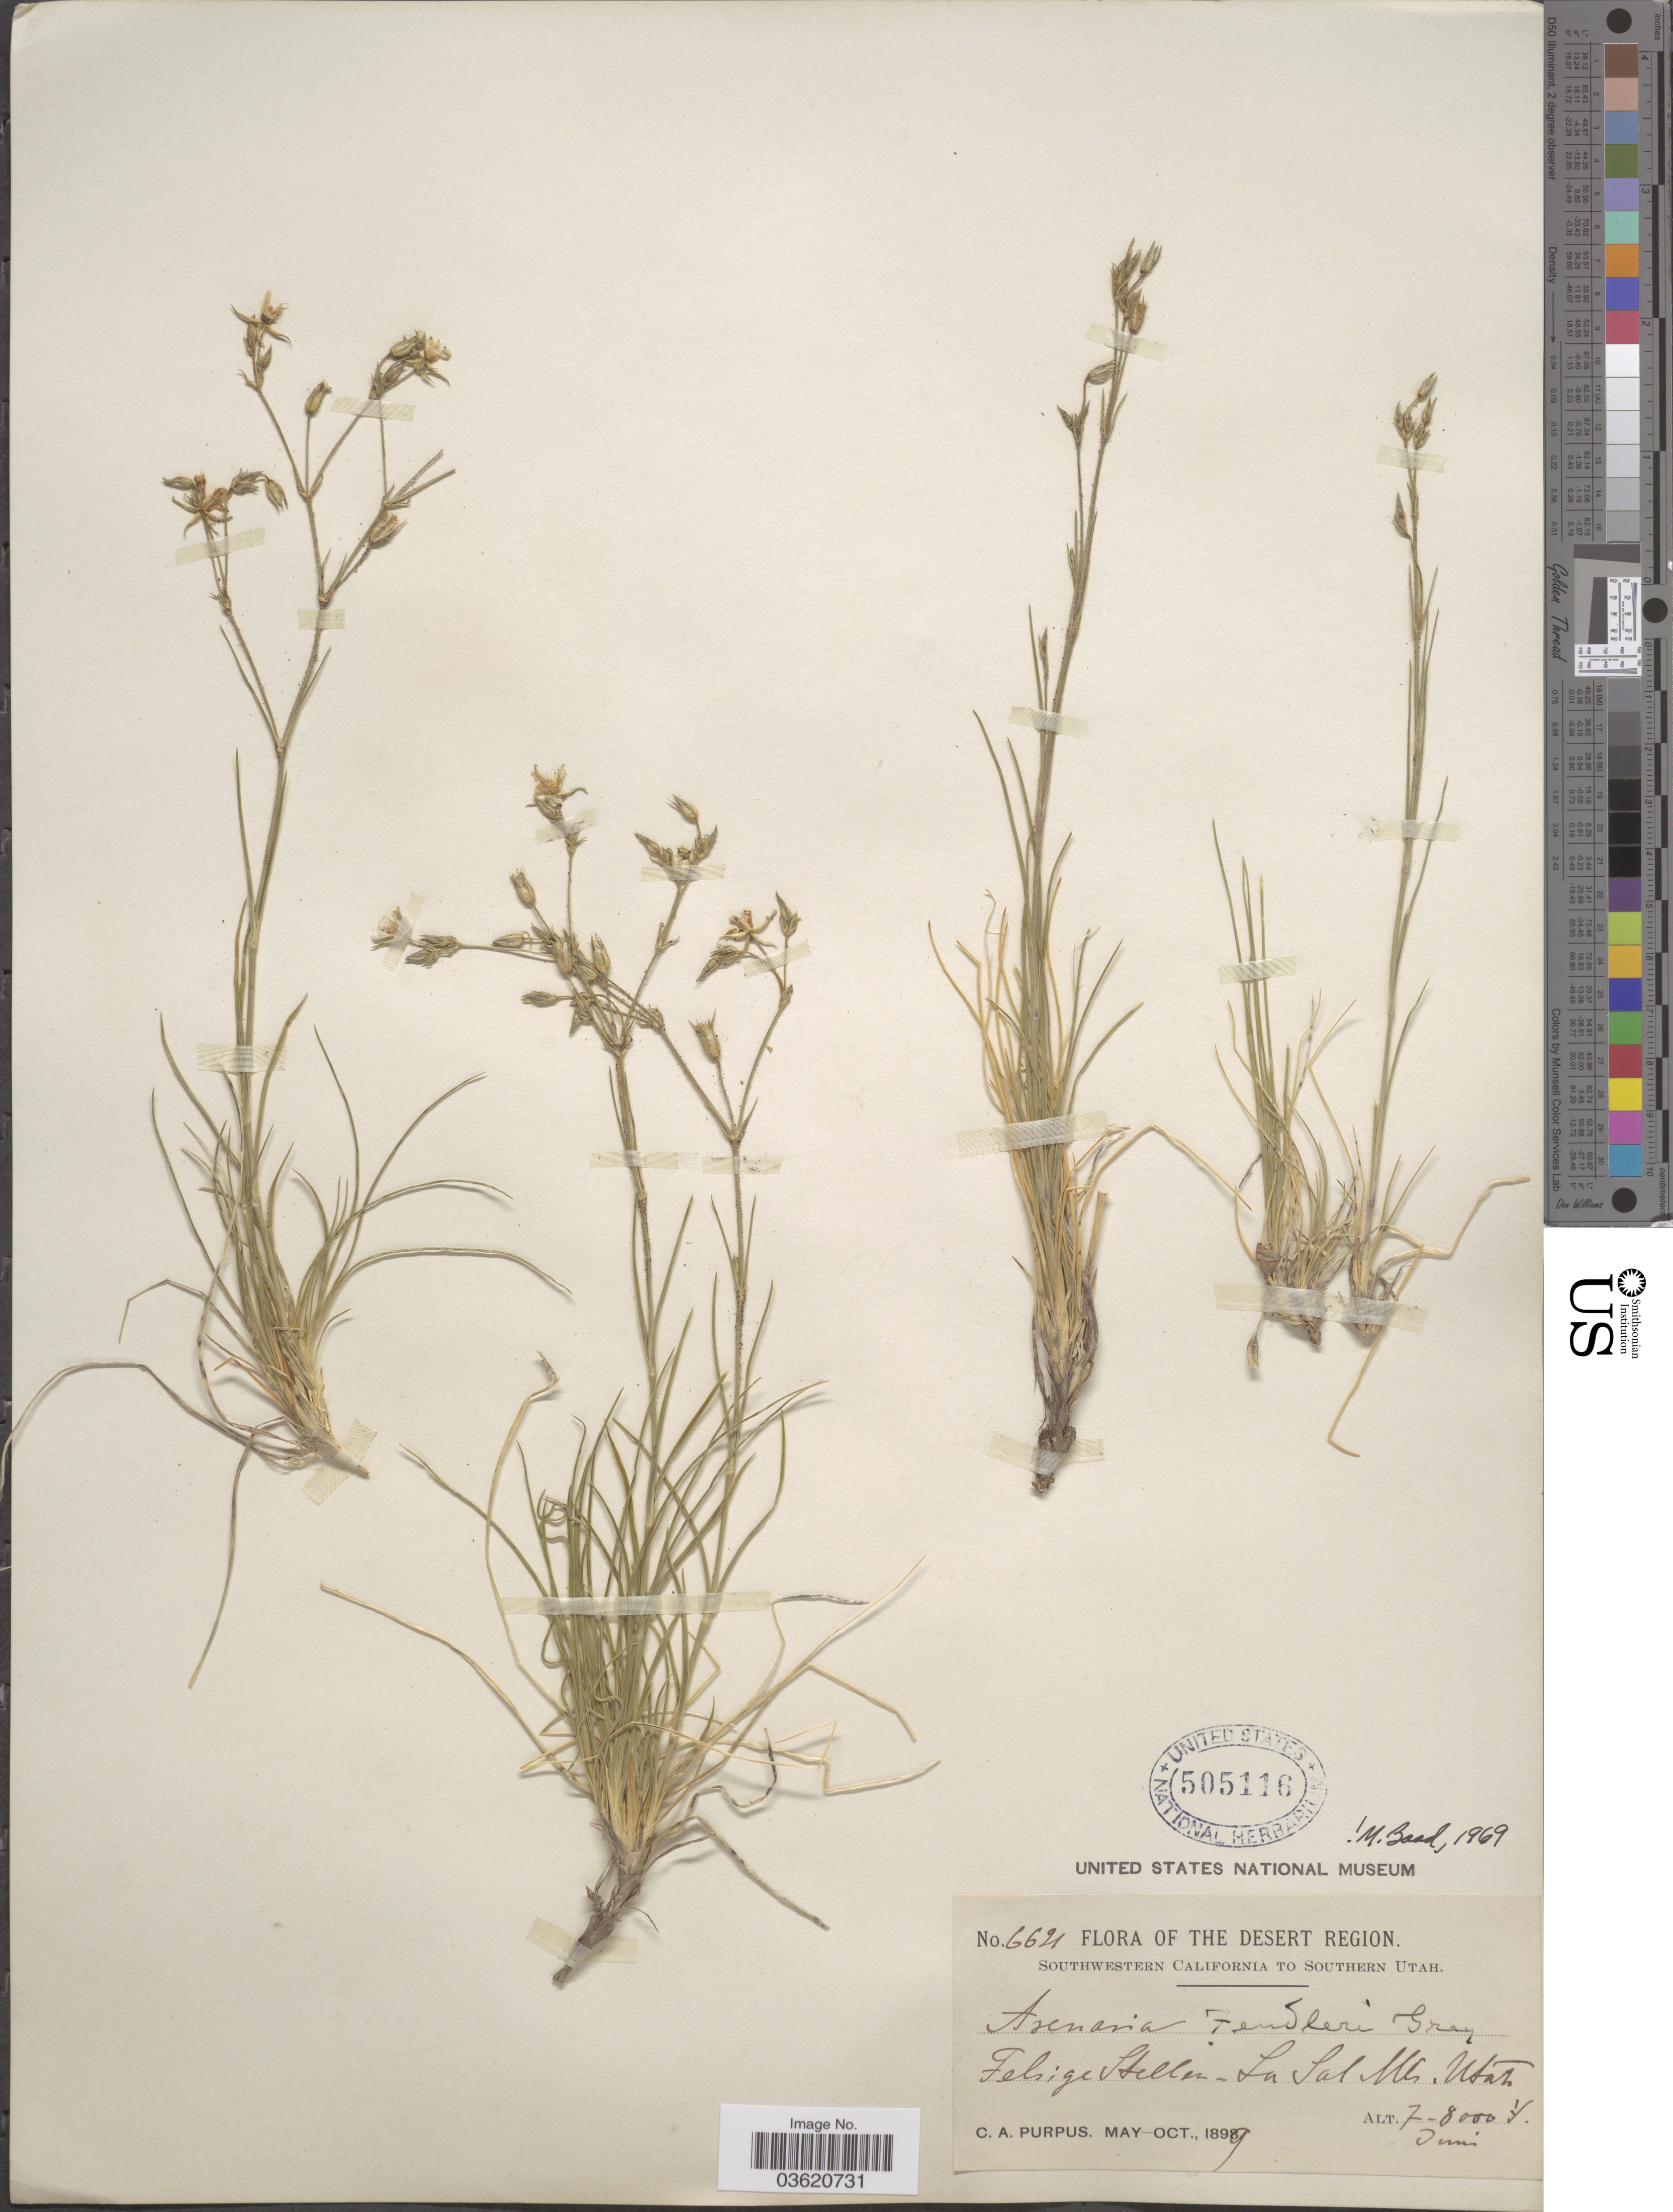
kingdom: Plantae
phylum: Tracheophyta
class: Magnoliopsida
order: Caryophyllales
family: Caryophyllaceae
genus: Eremogone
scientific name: Eremogone fendleri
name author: (A. Gray) Ikonn.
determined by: U.S. National Herbarium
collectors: C. A. Purpus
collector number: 6621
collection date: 1899-06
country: United States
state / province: Utah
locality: The Desert Region. Southern Utah. Felsige Stellen - La Sal Mts.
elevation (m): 2134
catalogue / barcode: US 505116